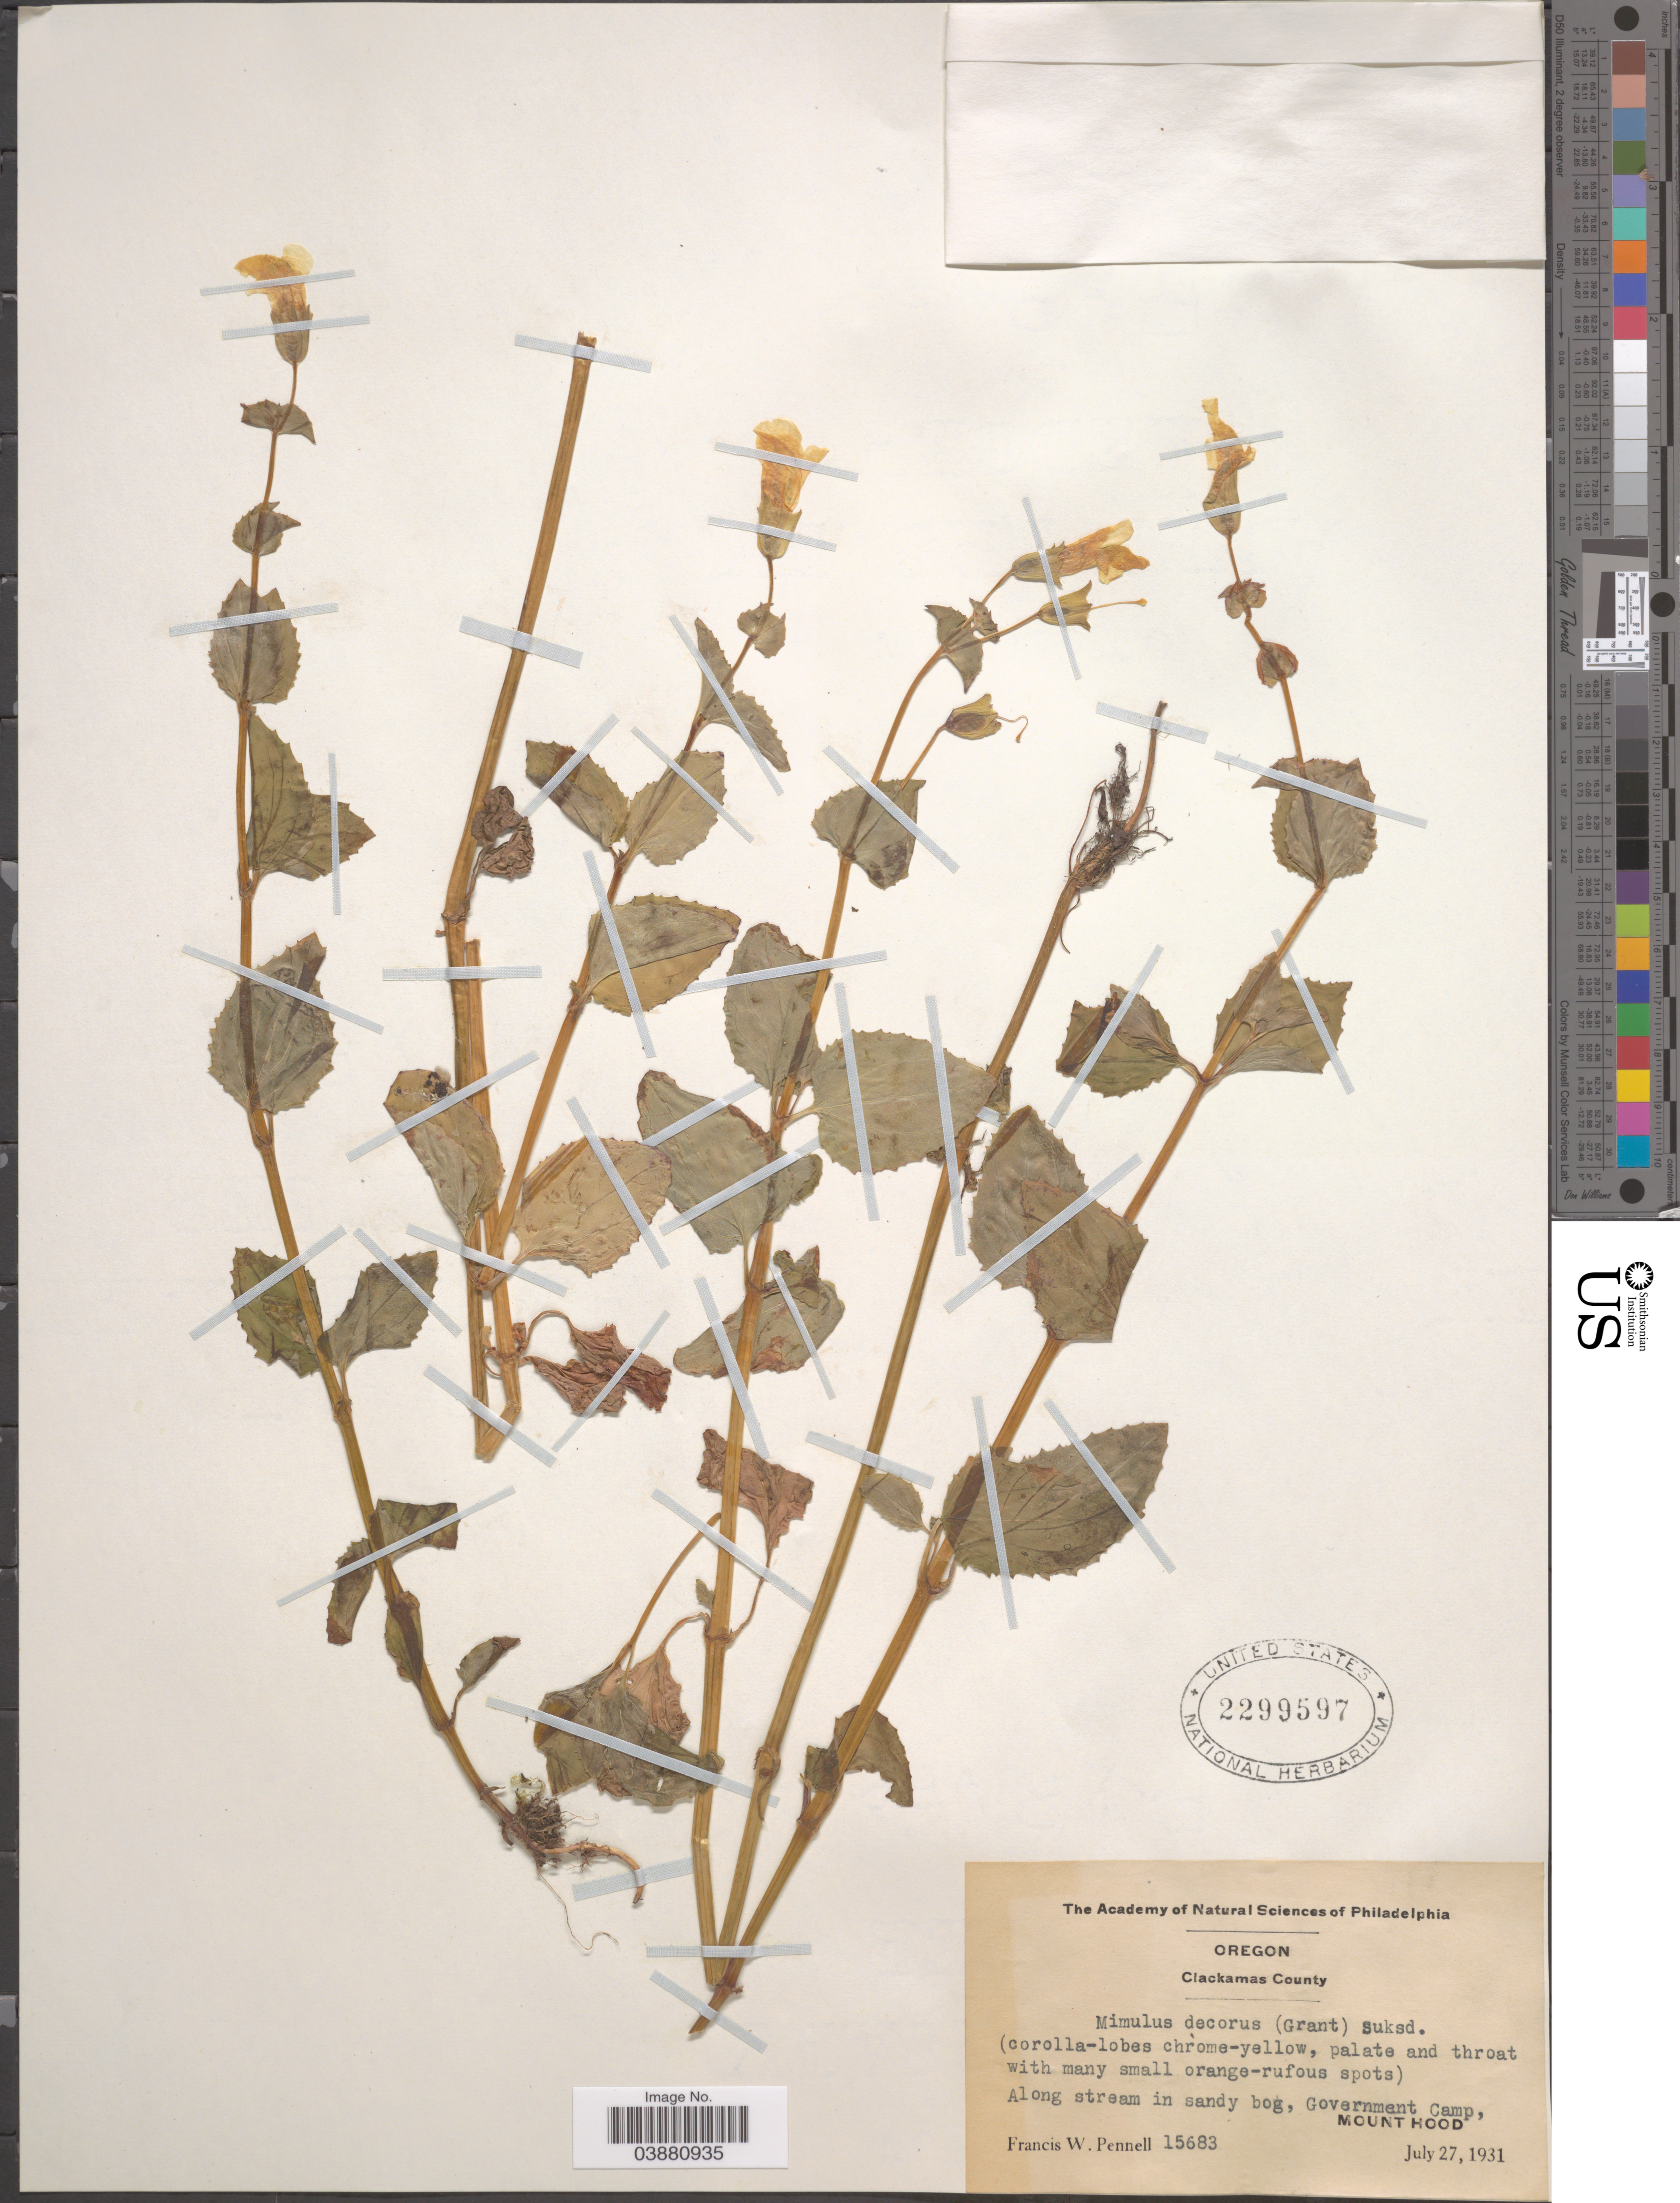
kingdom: Plantae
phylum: Tracheophyta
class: Magnoliopsida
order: Lamiales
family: Phrymaceae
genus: Mimulus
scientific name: Mimulus decorus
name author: (A.L. Grant) Suksd.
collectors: F. W. Pennell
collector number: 15683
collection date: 1931-07-27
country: United States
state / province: Oregon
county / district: Clackamas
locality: Clackamas County. Along stream in sandy bog, Government Camp, Mount Hood.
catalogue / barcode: US 2299597